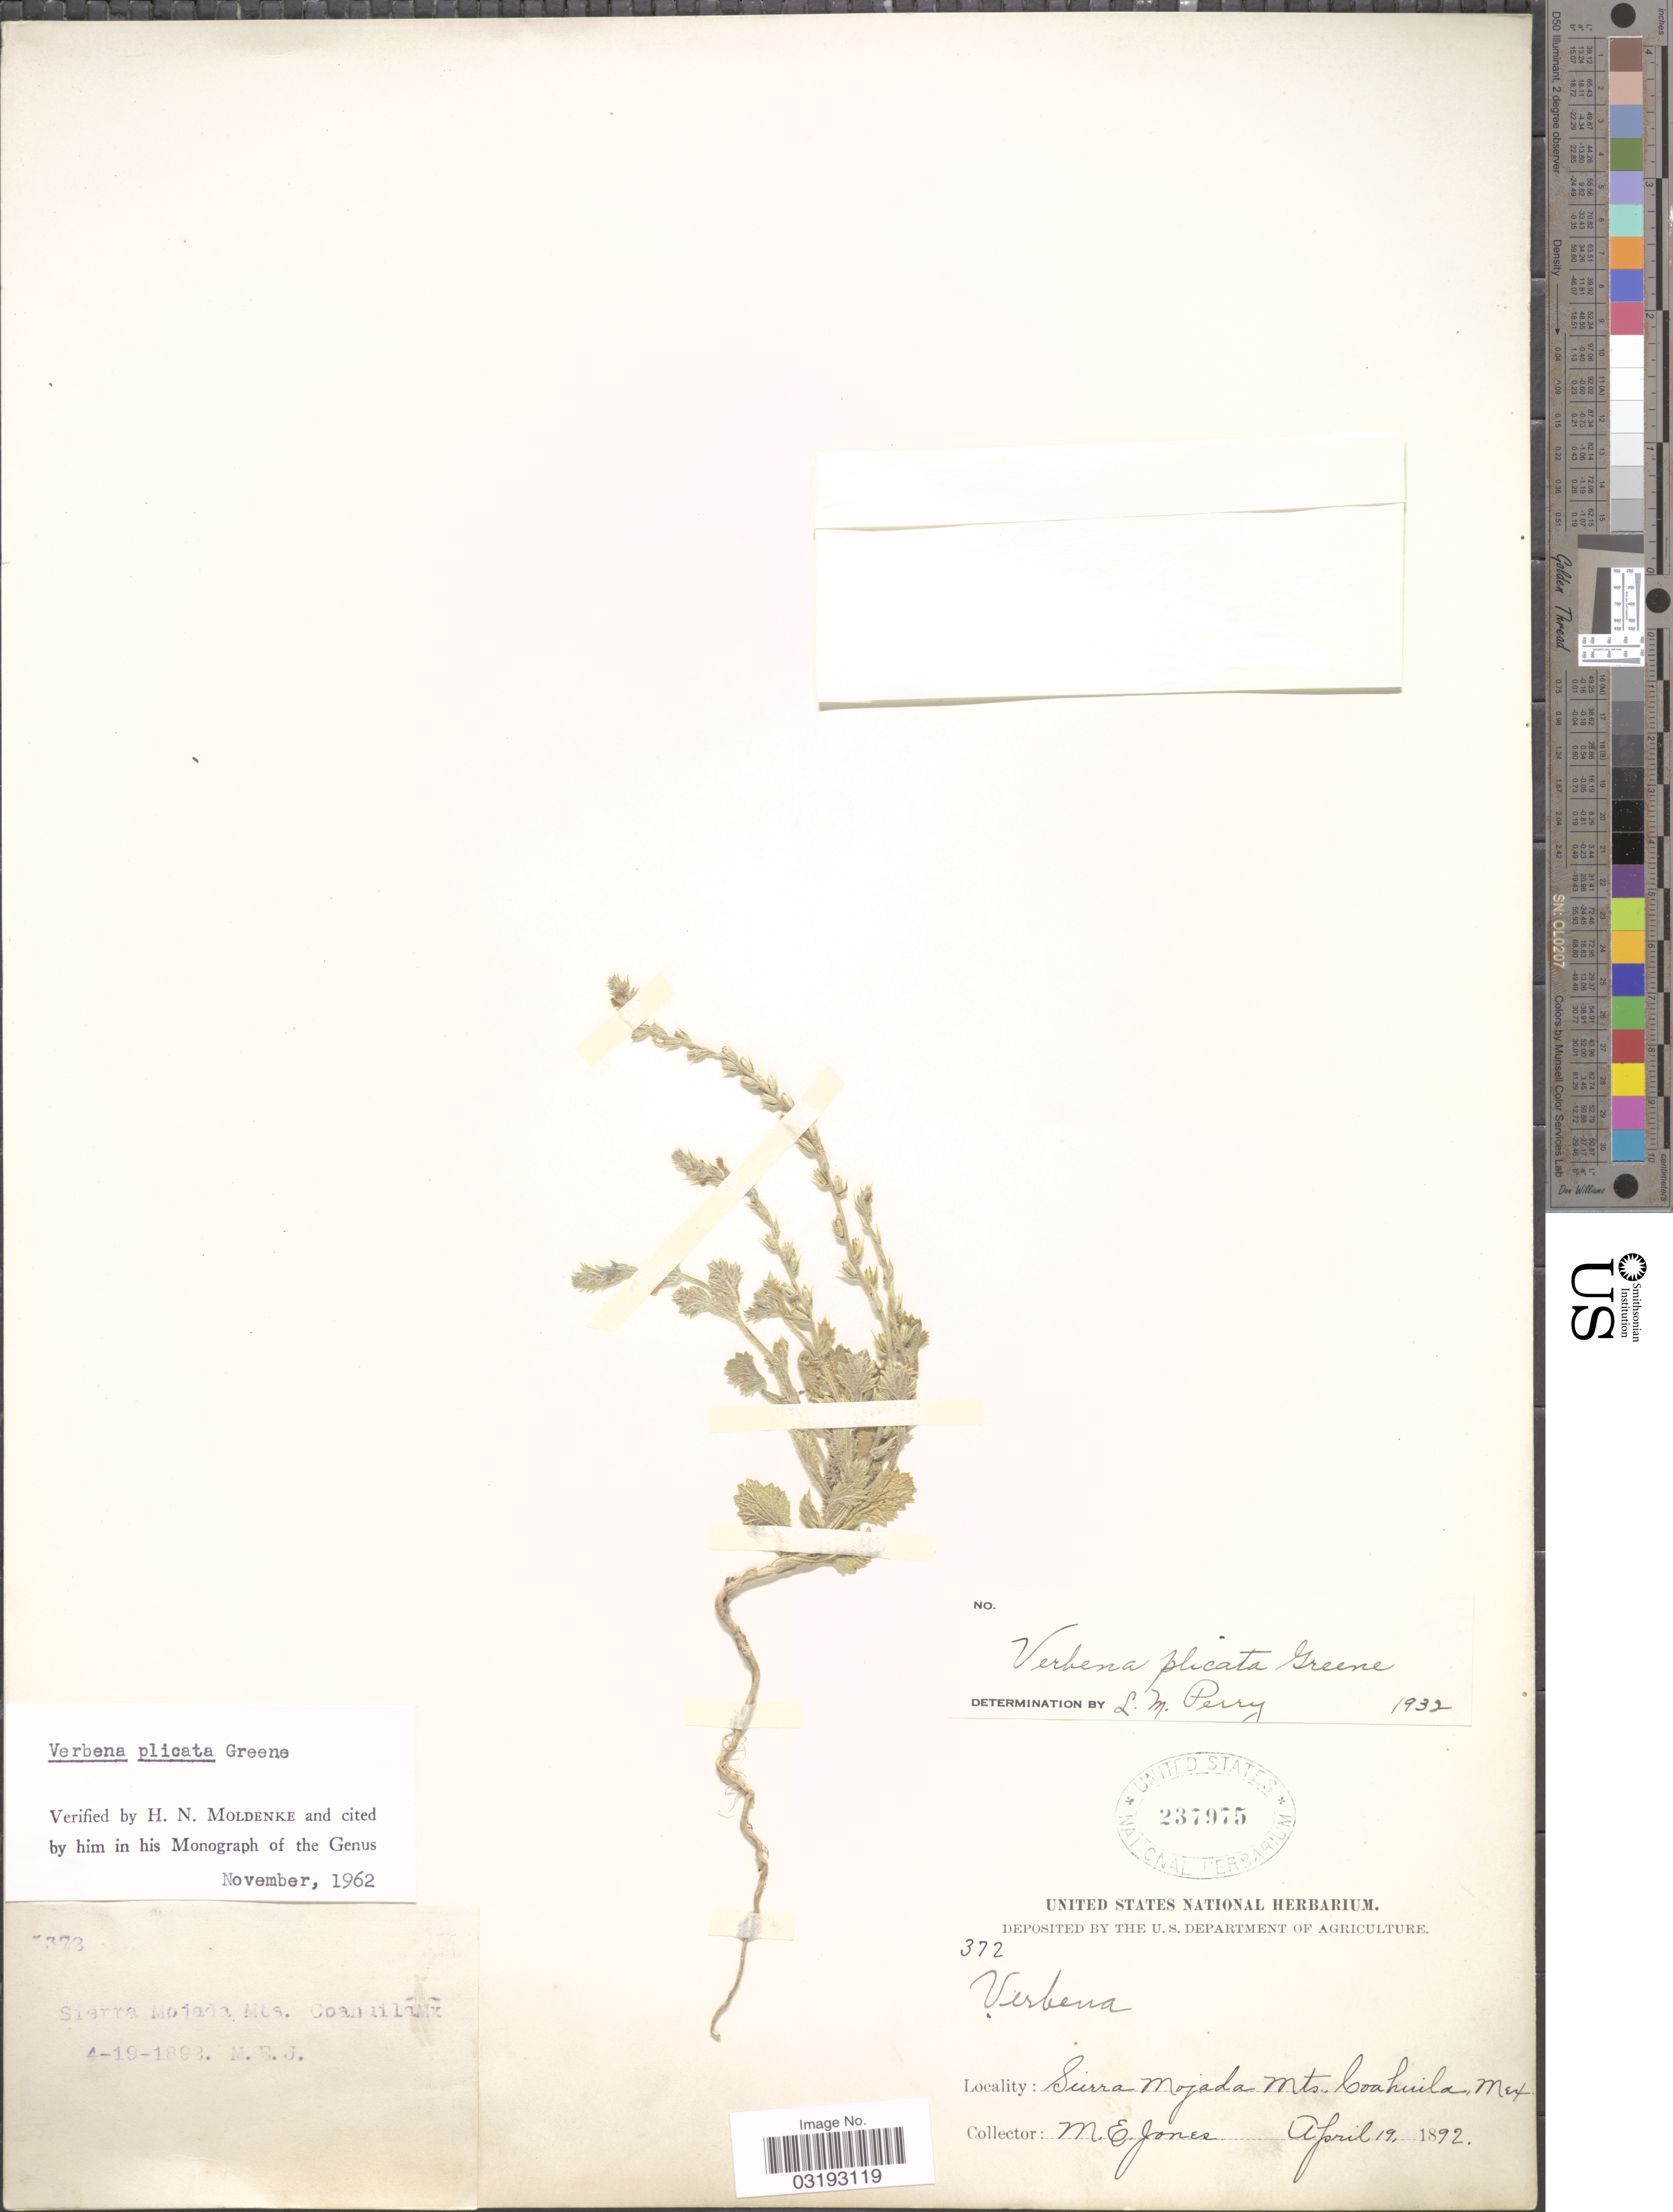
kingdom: Plantae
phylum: Tracheophyta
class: Magnoliopsida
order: Lamiales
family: Verbenaceae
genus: Verbena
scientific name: Verbena plicata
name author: Greene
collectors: M. E. Jones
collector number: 372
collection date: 1892-04-19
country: Mexico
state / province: Coahuila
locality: Sierra Mojada Mts.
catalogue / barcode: US 237975